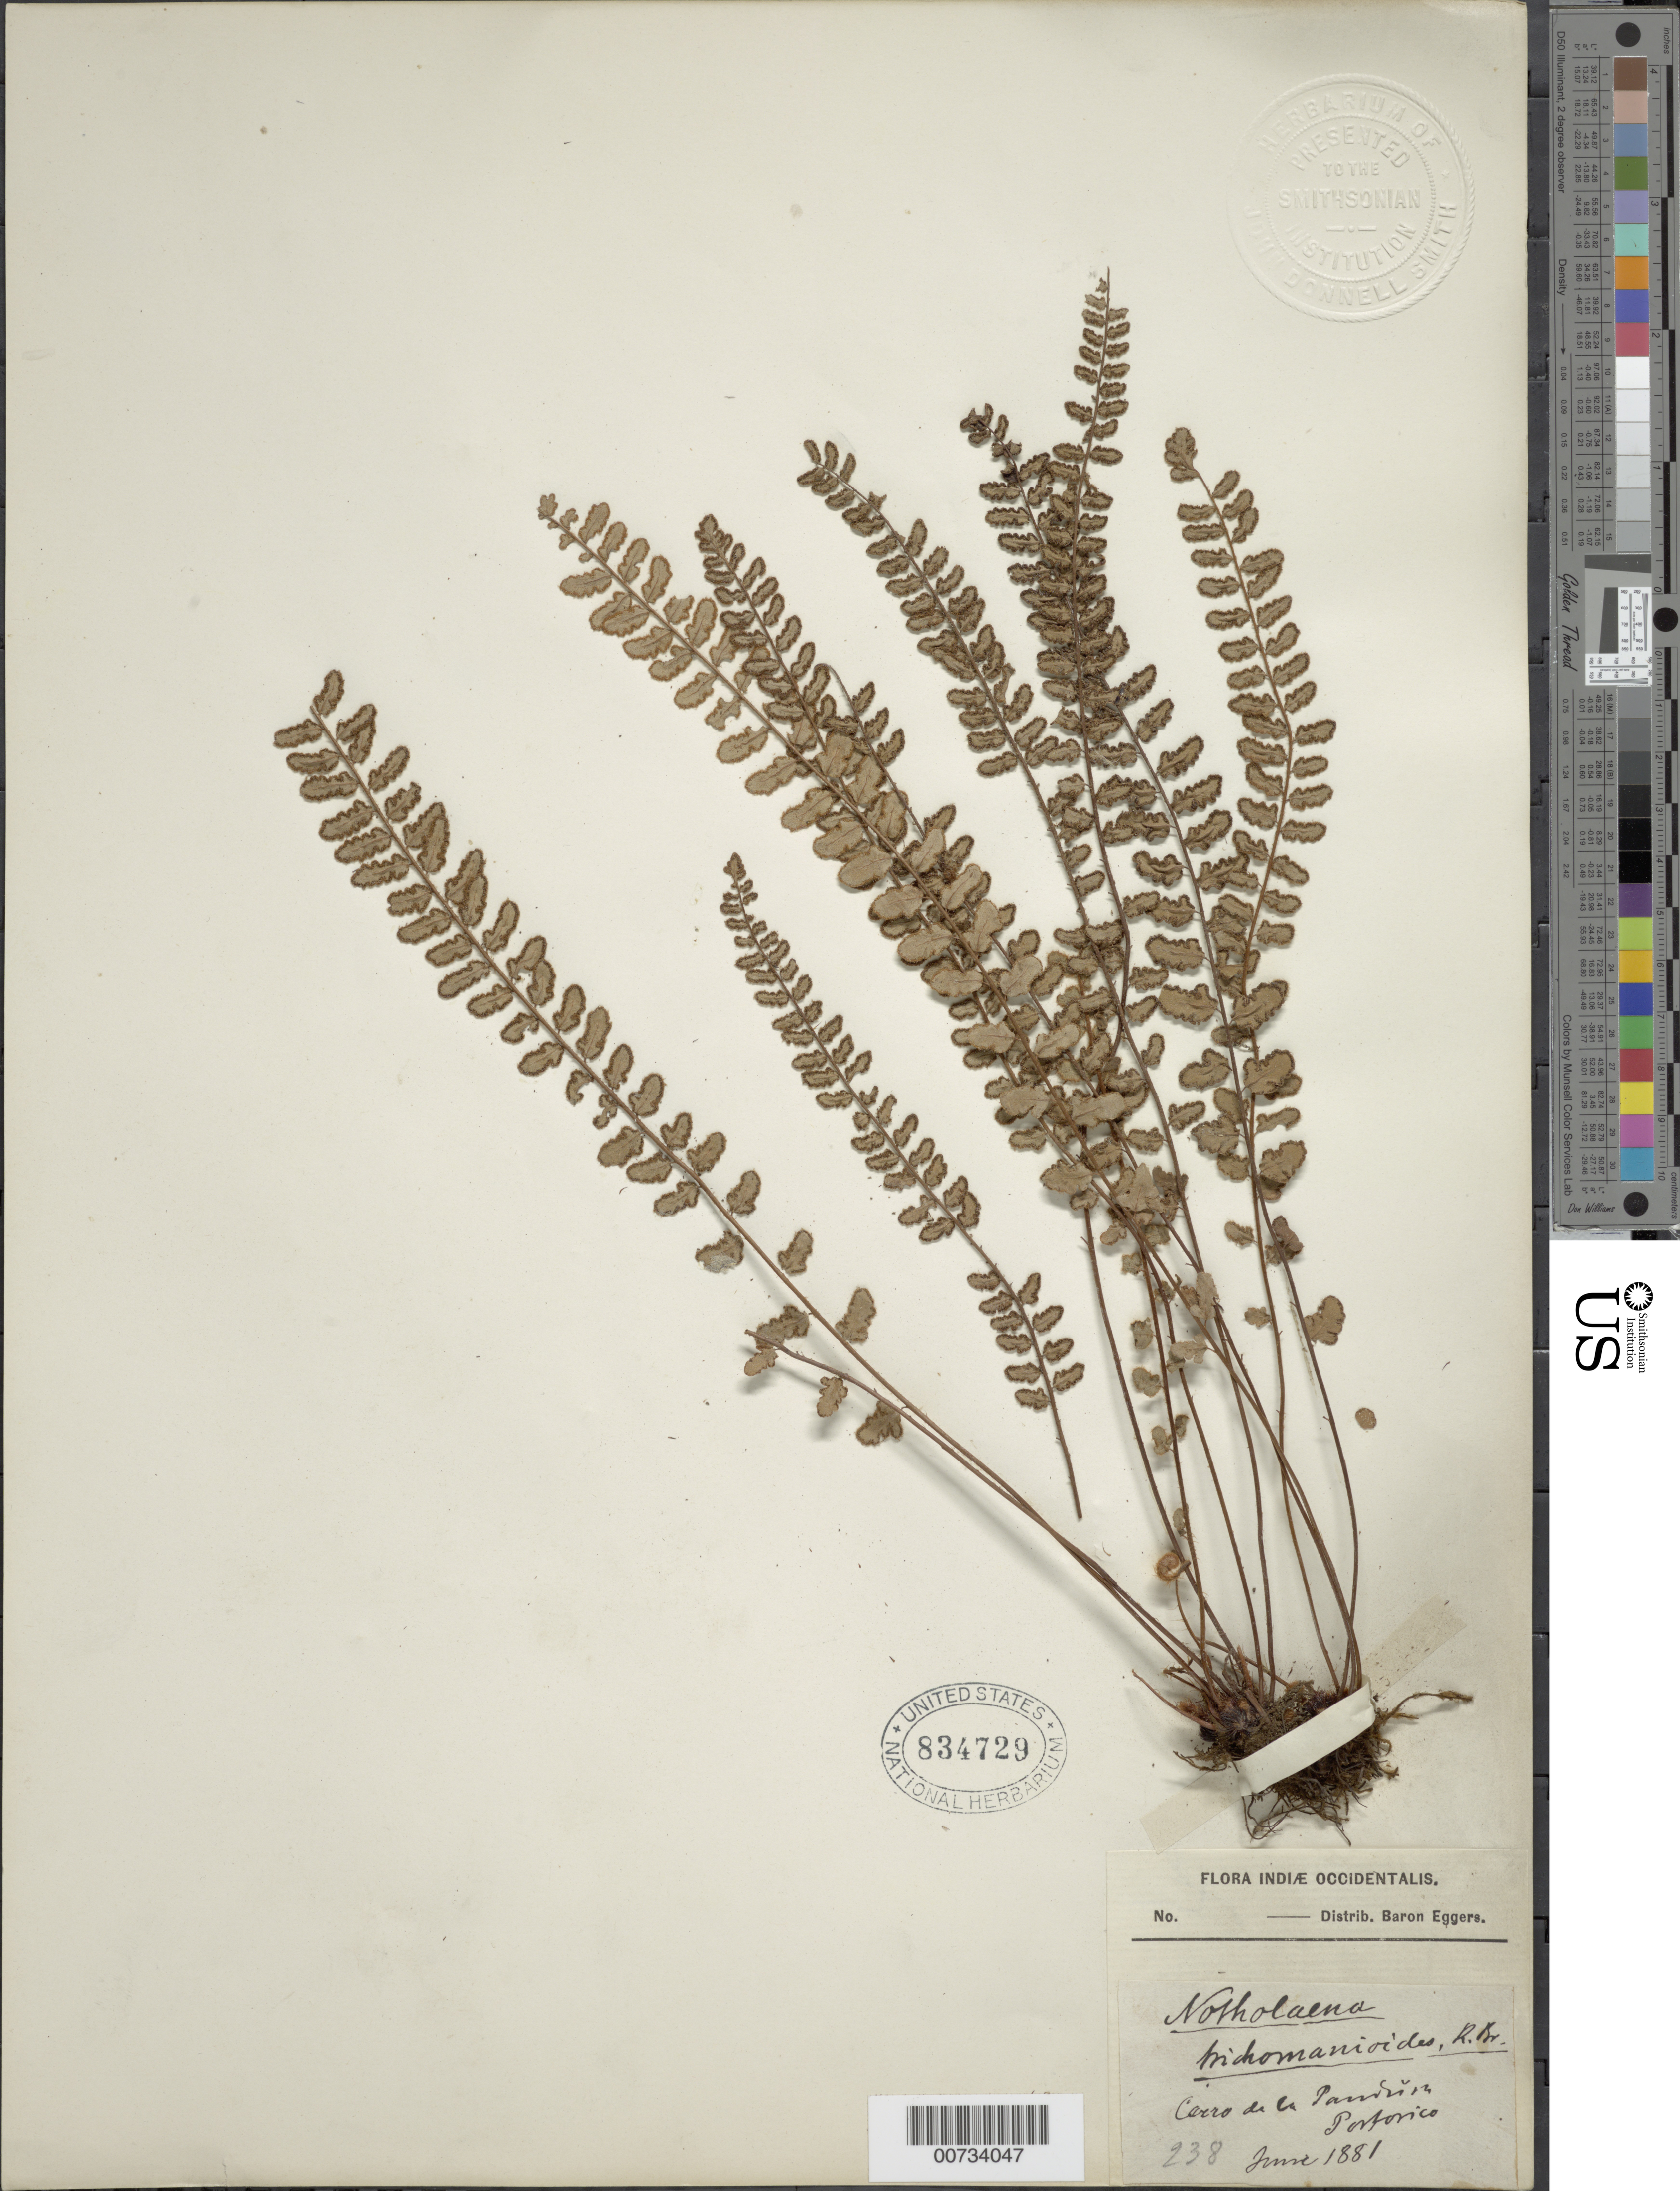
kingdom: Plantae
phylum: Tracheophyta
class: Polypodiopsida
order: Polypodiales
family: Pteridaceae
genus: Notholaena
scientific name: Notholaena trichomanoides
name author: (L.) Desv.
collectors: H. F. A. von Eggers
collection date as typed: Jun 1881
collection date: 1881-06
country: Puerto Rico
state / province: Yabucoa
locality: Cerro de la Pandura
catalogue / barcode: US 834729